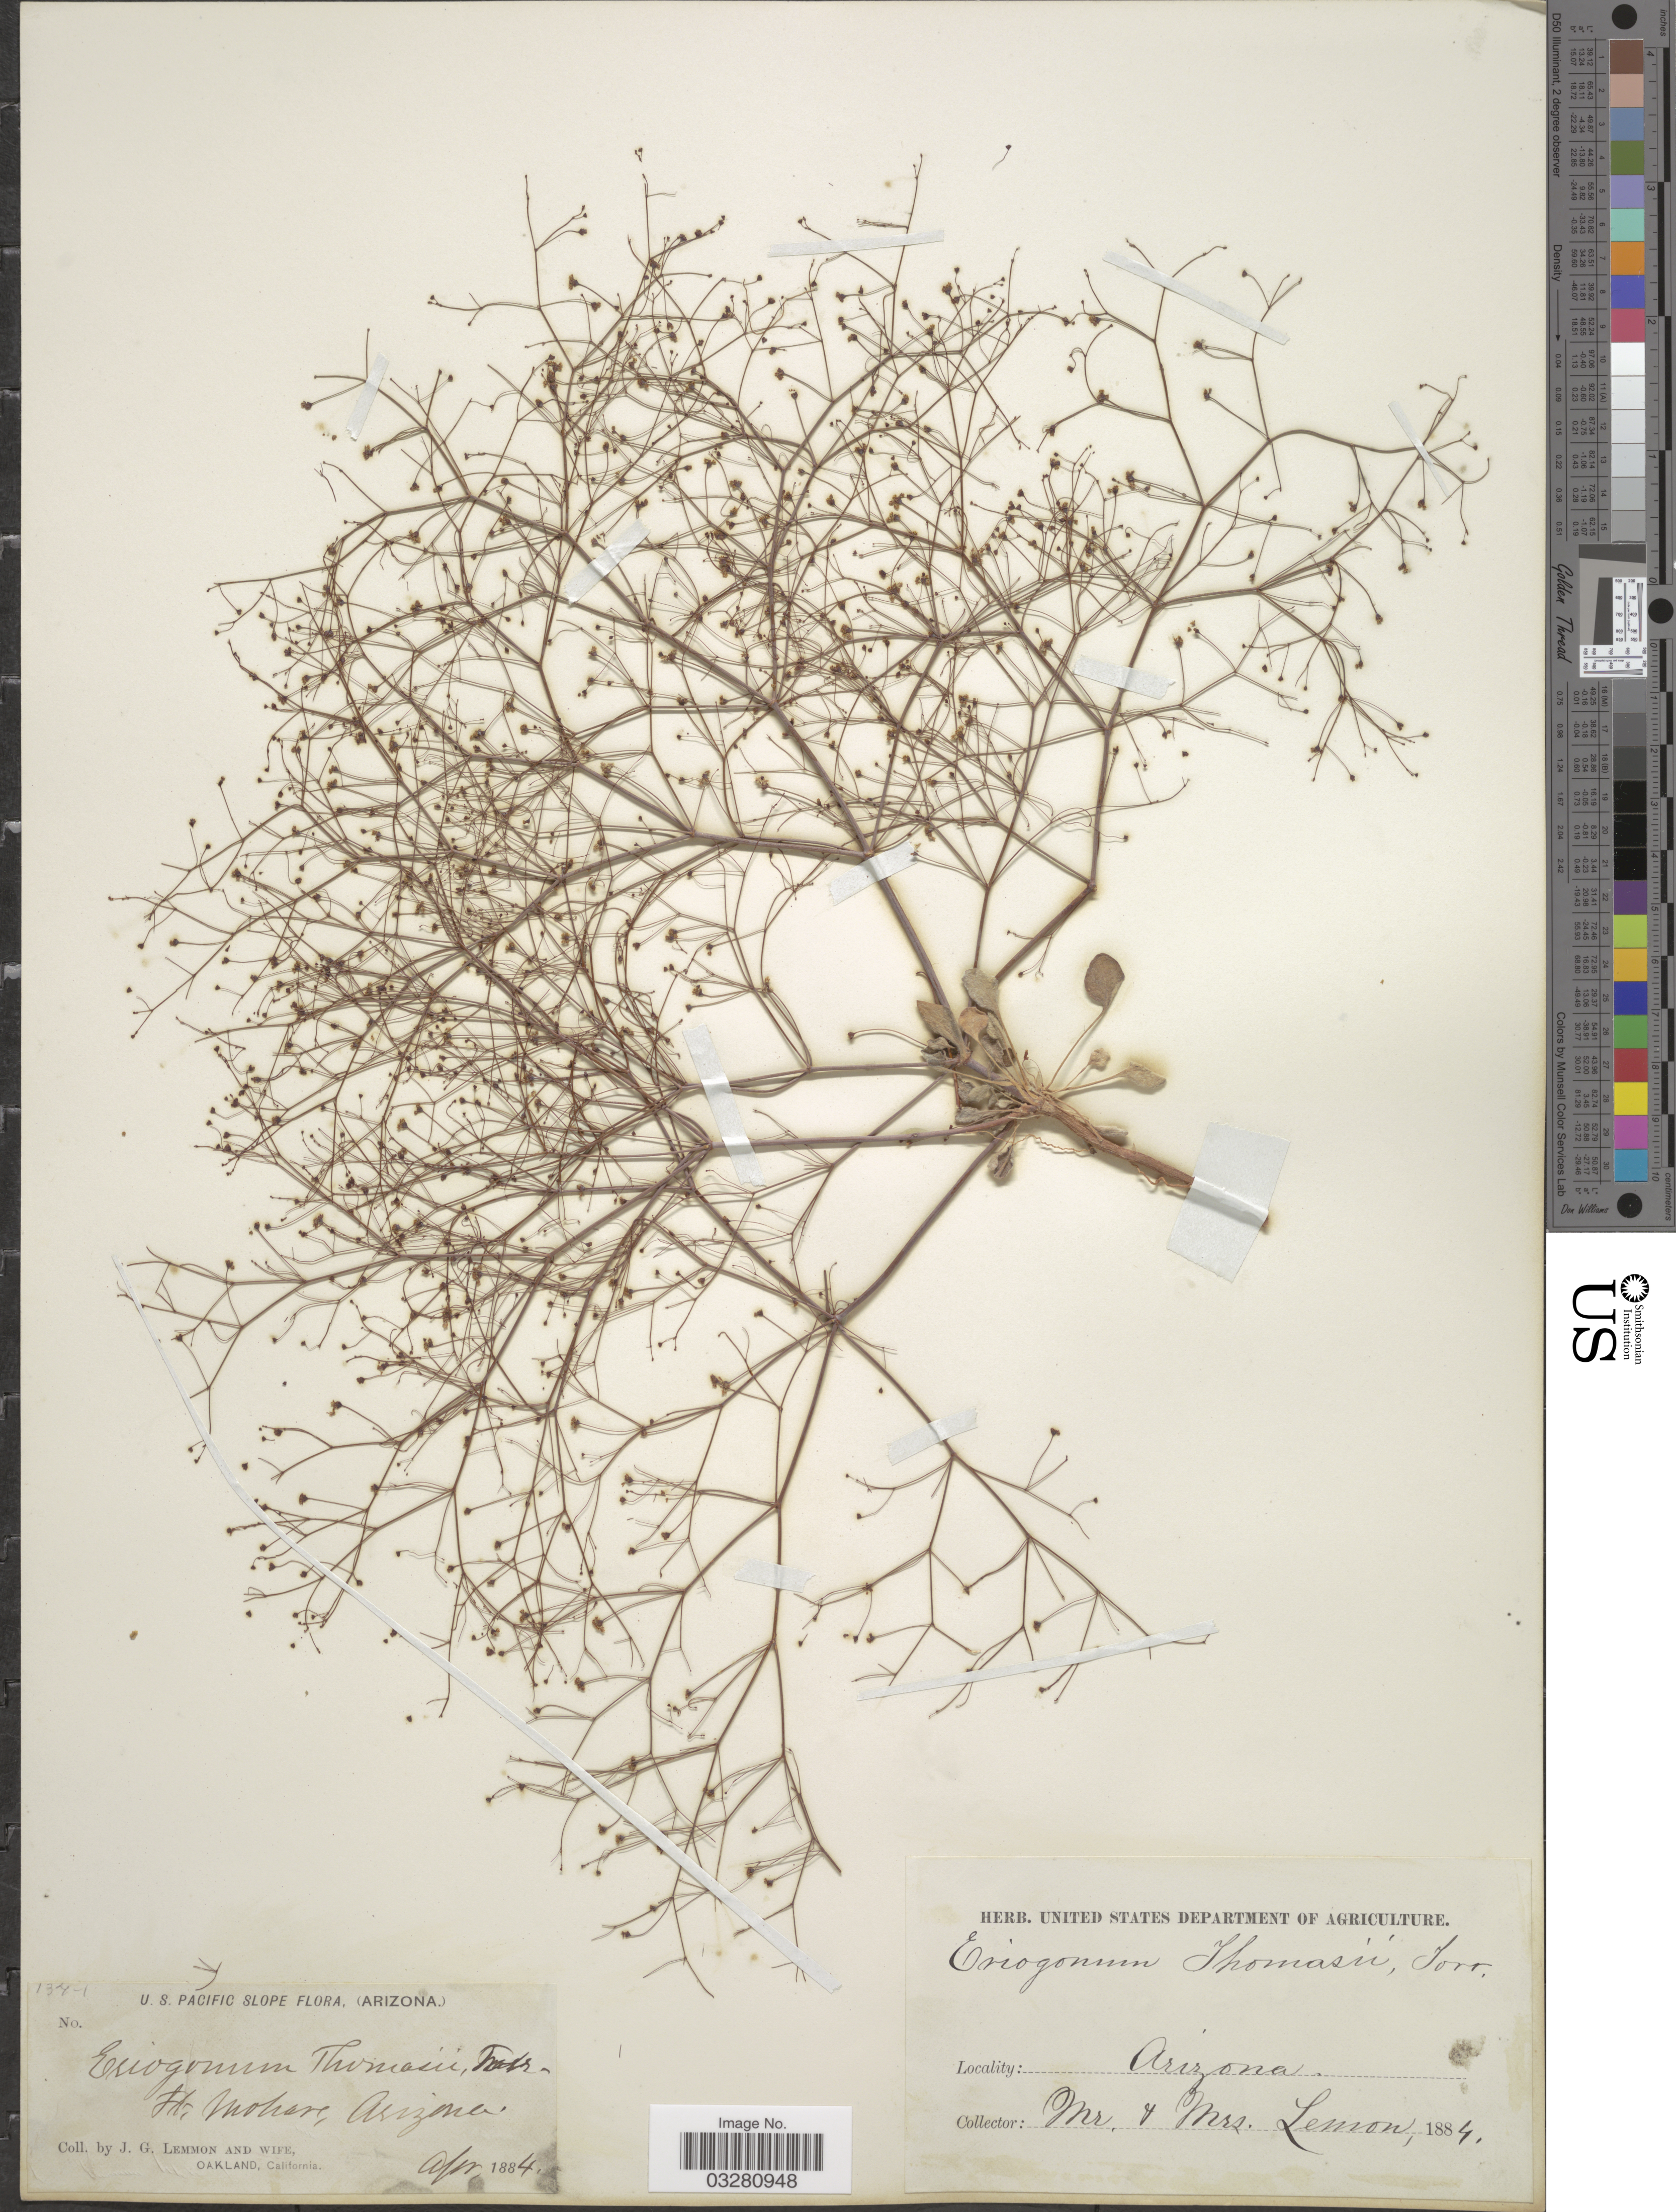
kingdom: Plantae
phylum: Tracheophyta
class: Magnoliopsida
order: Caryophyllales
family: Polygonaceae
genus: Eriogonum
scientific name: Eriogonum thomasii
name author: Torr.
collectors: J. Lemmon & Mrs. J. G. Lemmon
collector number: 134-1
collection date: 1884-04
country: United States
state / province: Arizona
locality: U.S. Pacific Slope. Ft. Mohave.